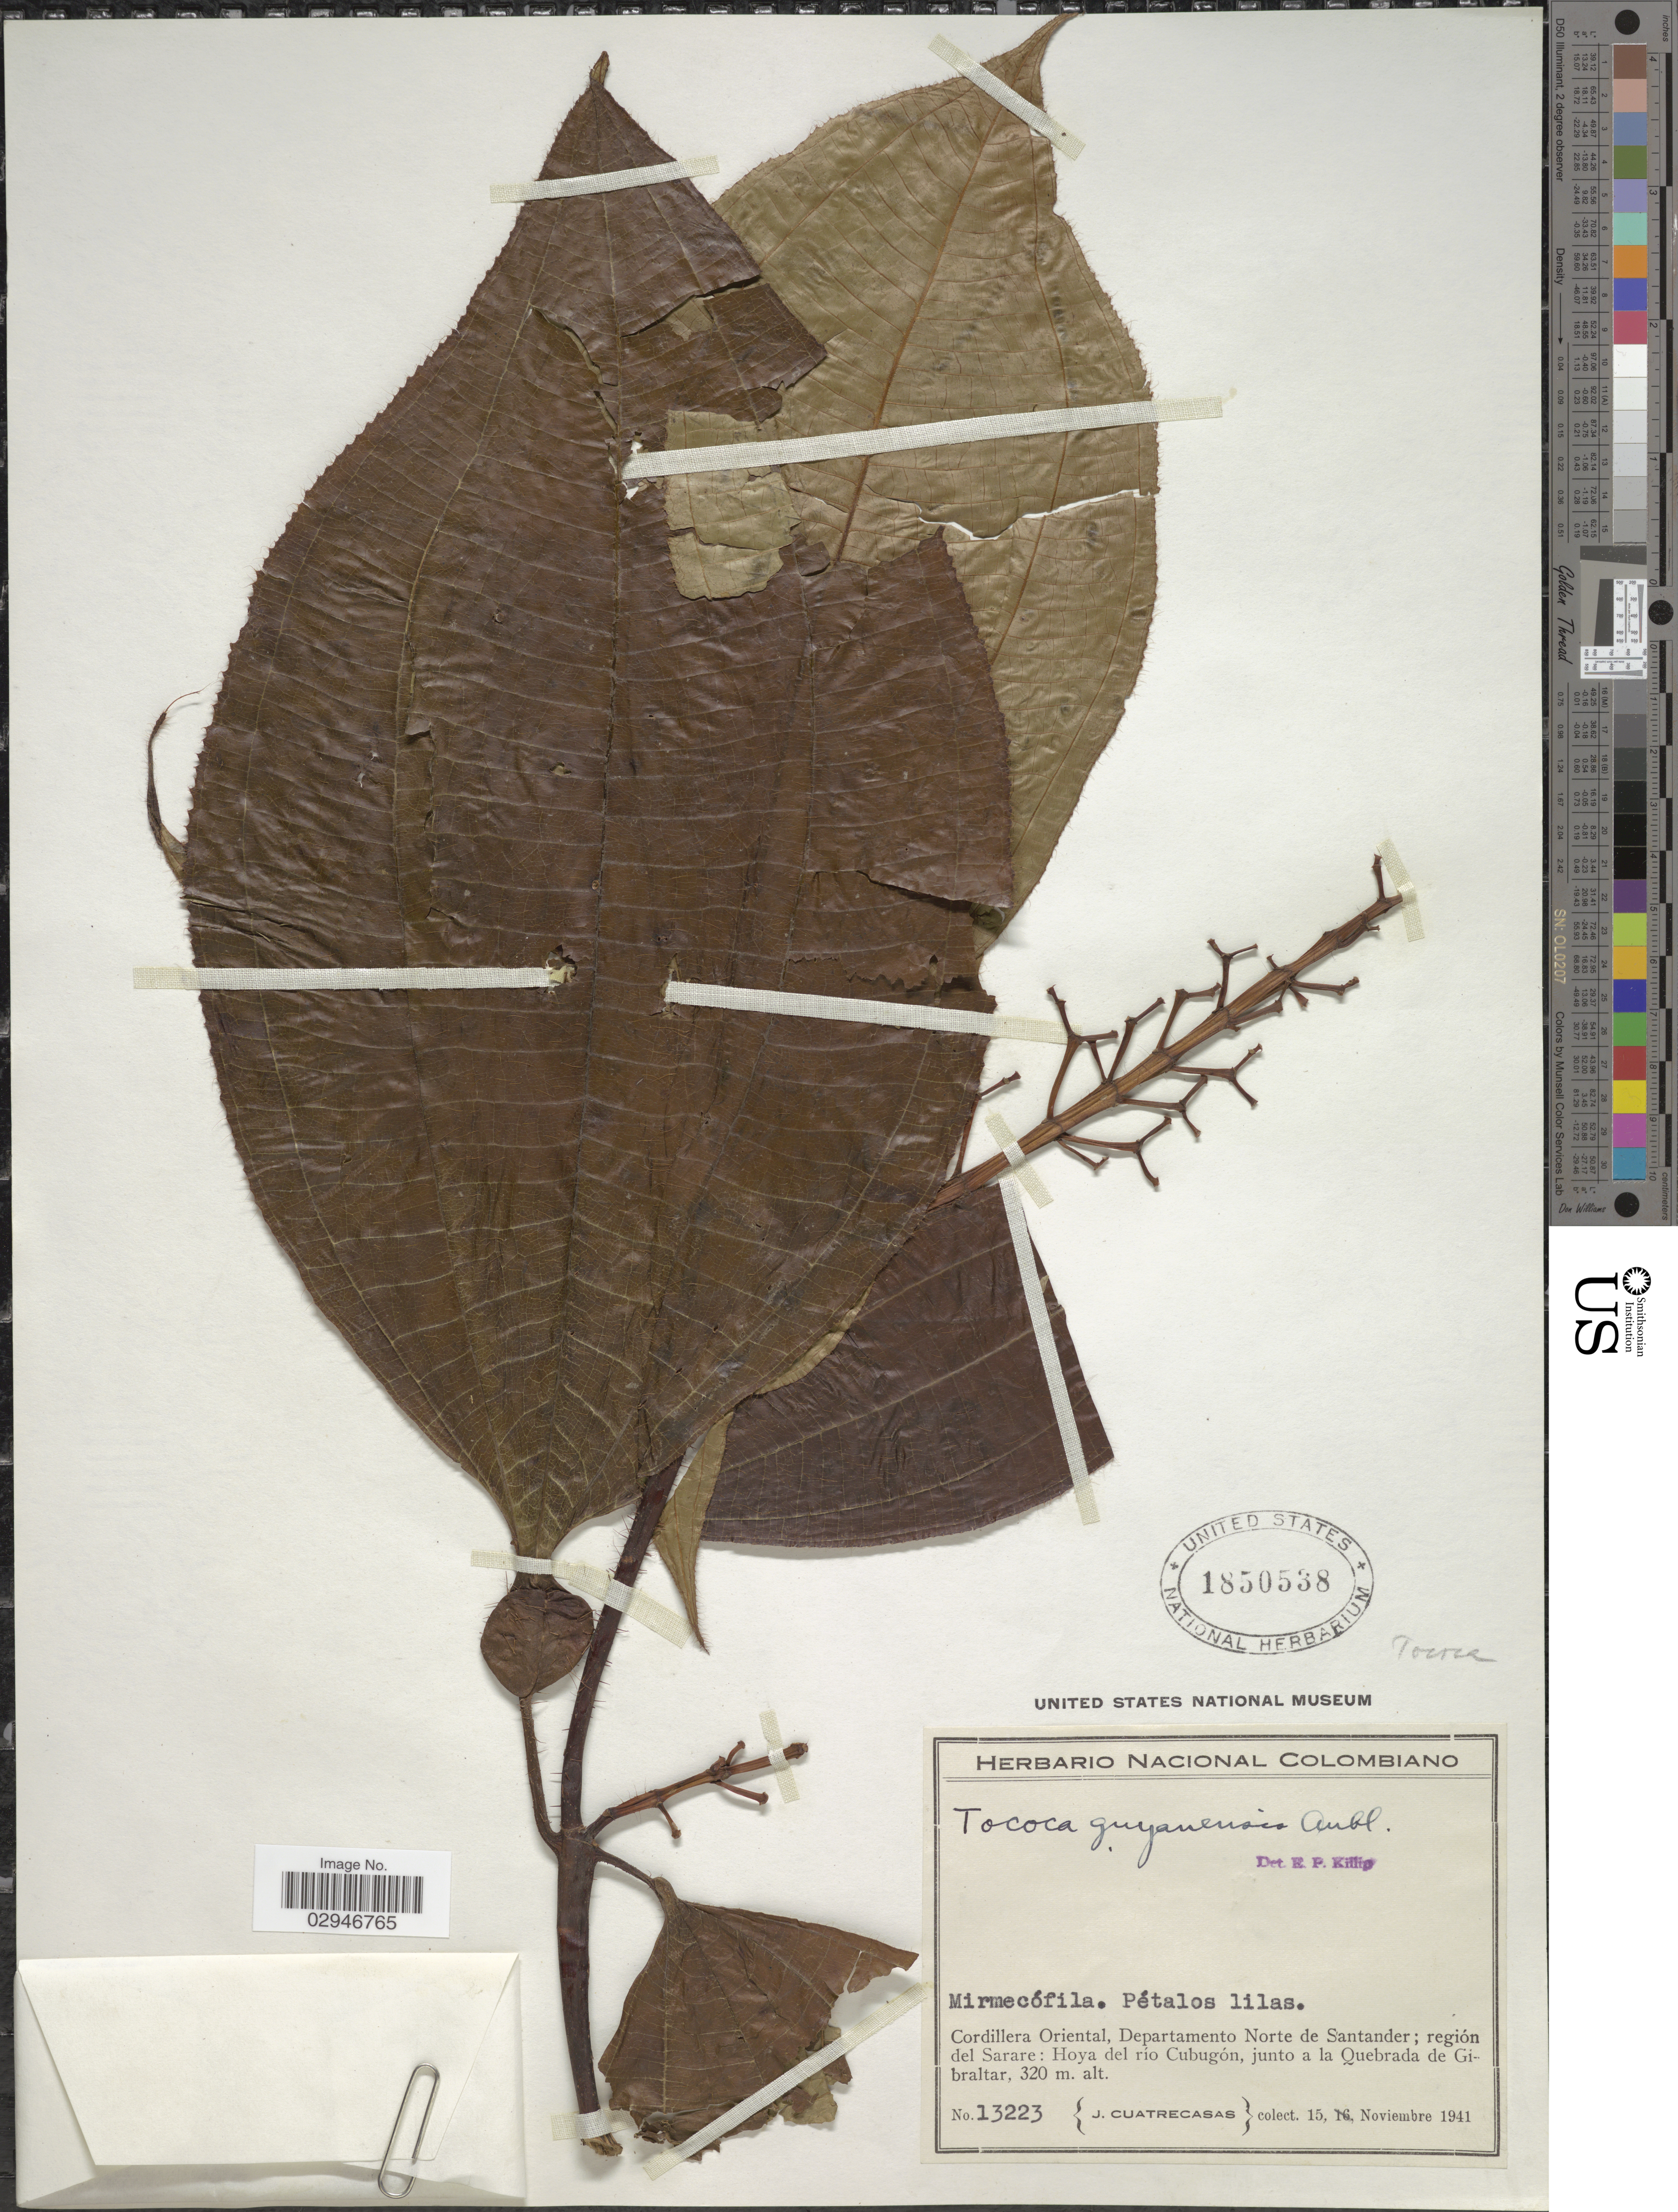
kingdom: Plantae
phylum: Tracheophyta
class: Magnoliopsida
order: Myrtales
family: Melastomataceae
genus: Tococa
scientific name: Tococa guianensis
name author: Aubl.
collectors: J. Cuatrecasas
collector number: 13223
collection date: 1941-11-15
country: Colombia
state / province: Norte de Santander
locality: Cordillera Oriental, Departamento Norte de Santander; región del Sarare: Hoya del río Cubugón, junto a la Quebrada de Gibraltar.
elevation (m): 320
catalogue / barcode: US 1850538